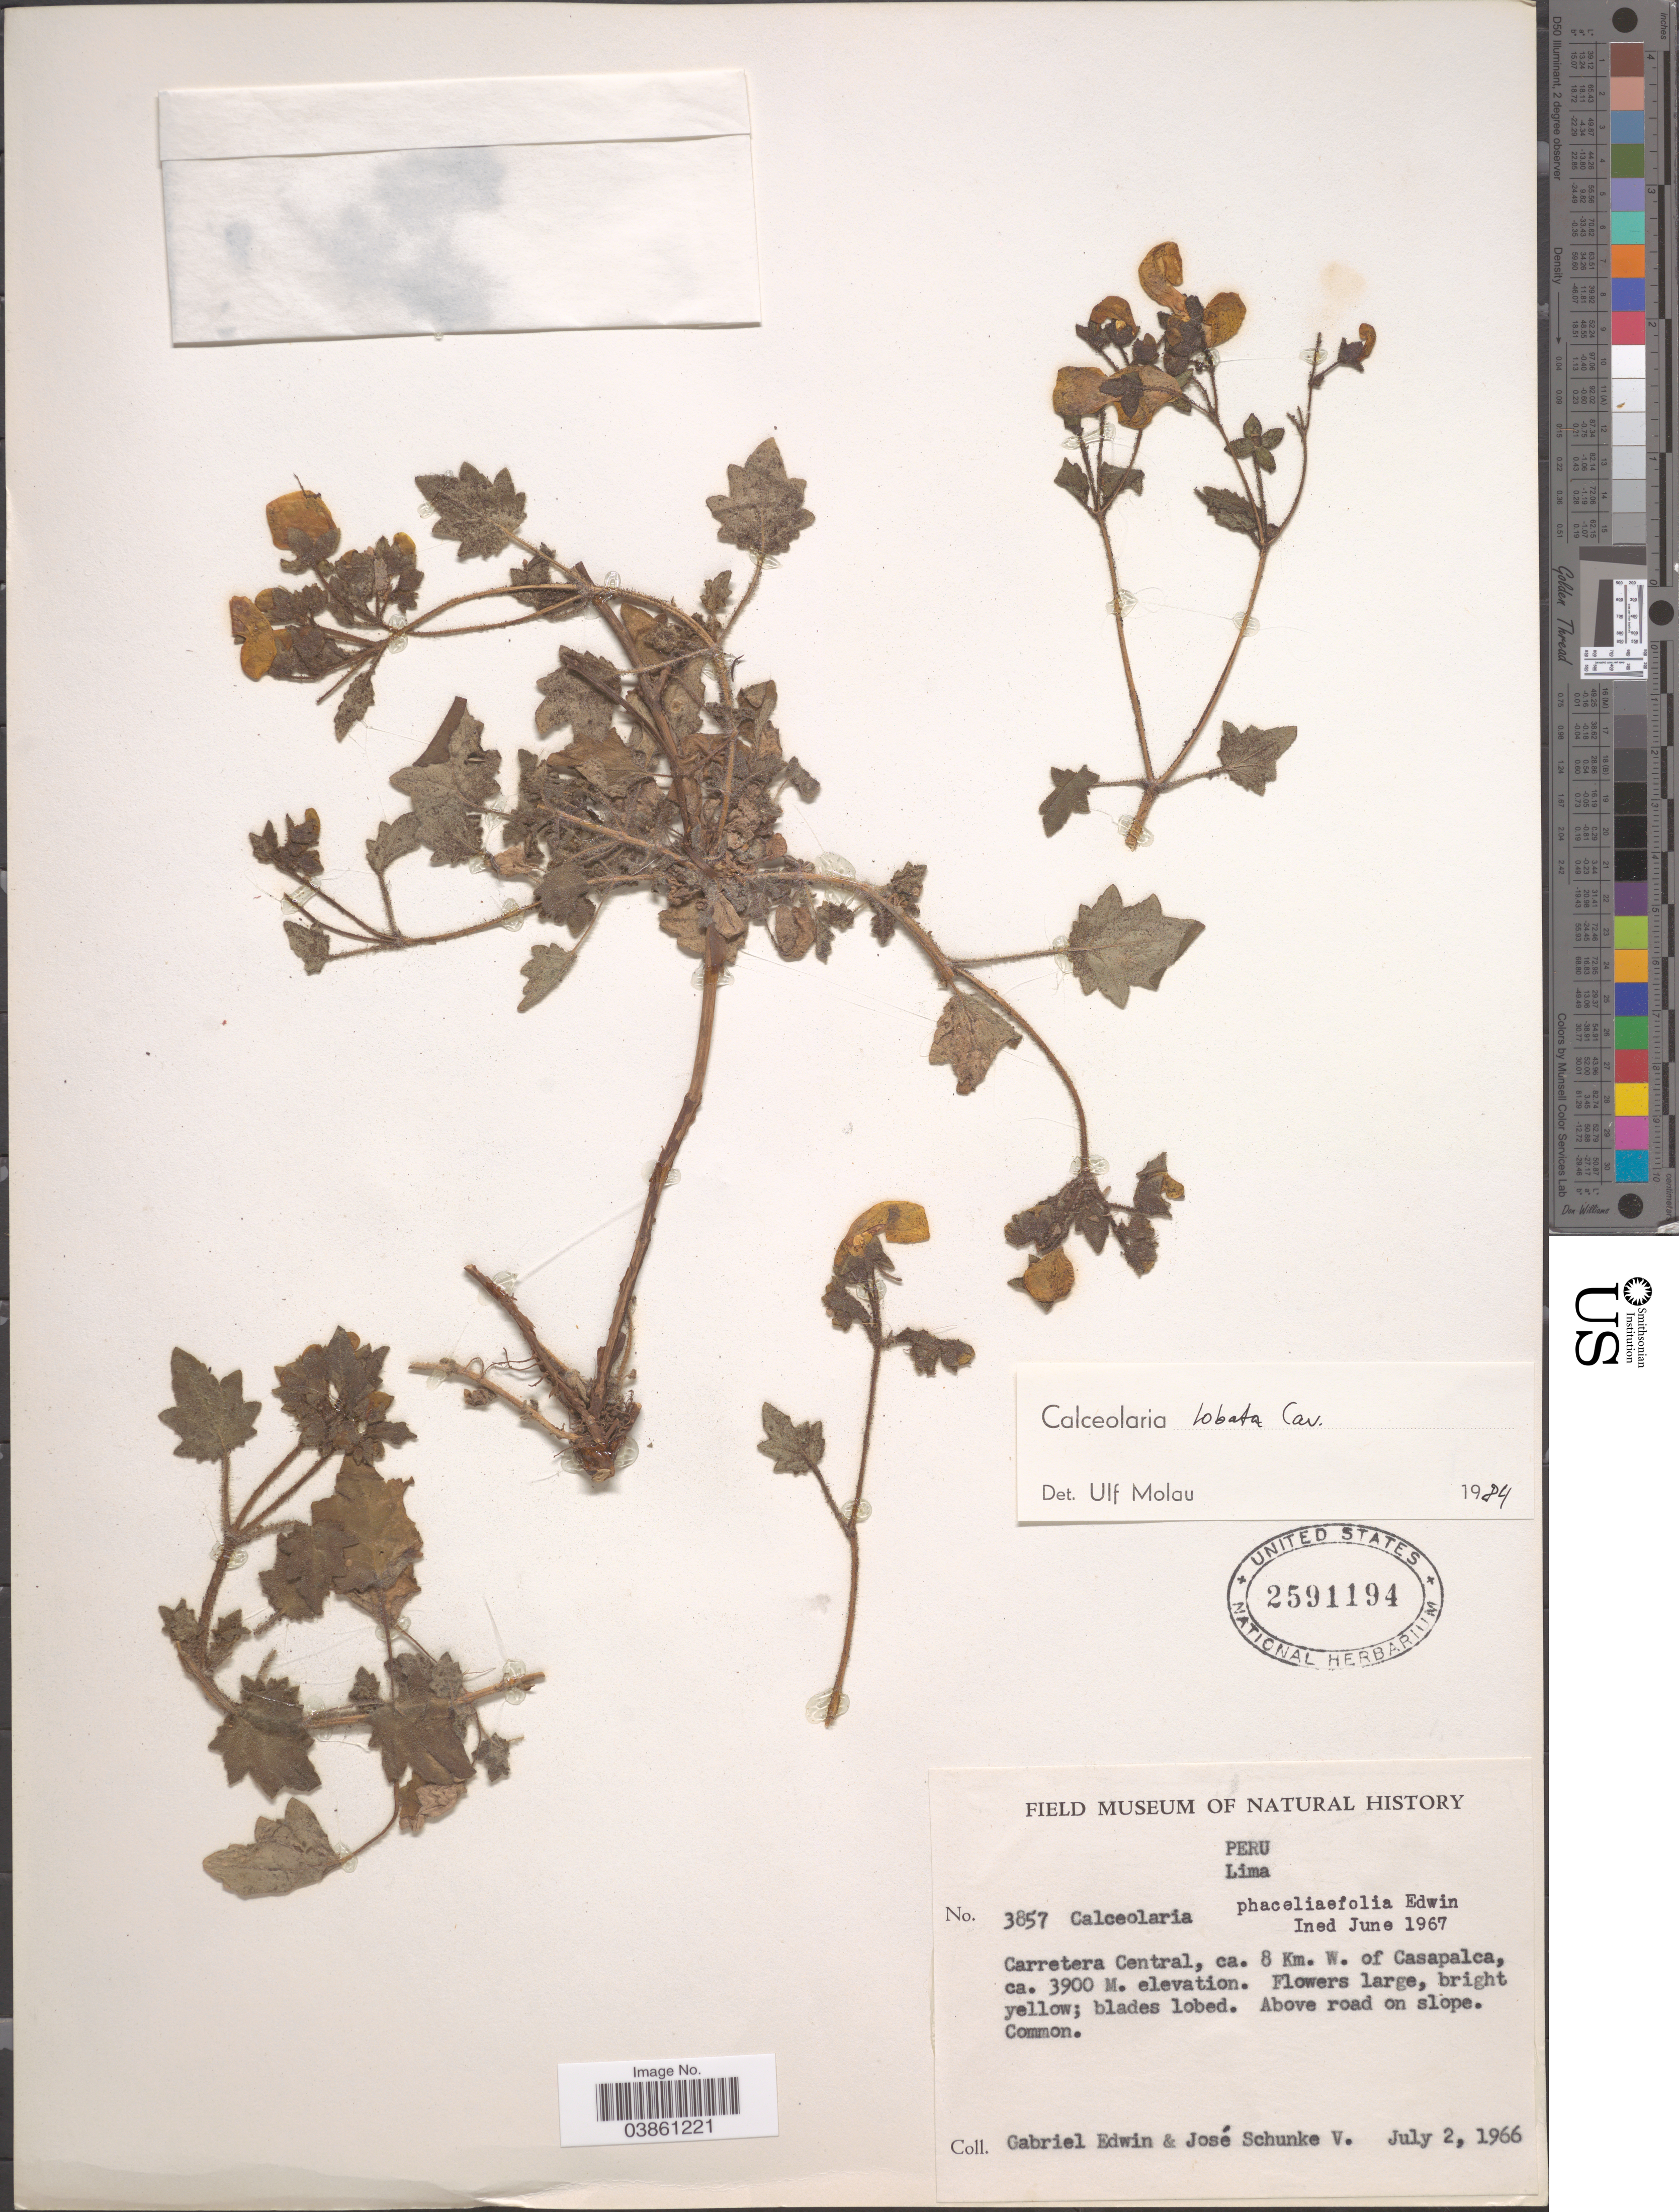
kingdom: Plantae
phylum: Tracheophyta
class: Magnoliopsida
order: Lamiales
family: Calceolariaceae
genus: Calceolaria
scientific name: Calceolaria lobata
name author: Cav.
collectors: G. Edwin & J. Schunke Vigo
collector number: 3857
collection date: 1966-07-02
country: Peru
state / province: Lima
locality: Carretera Central, ca. 8 Km. W. of Casapalca.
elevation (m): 3900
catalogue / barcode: US 2591194